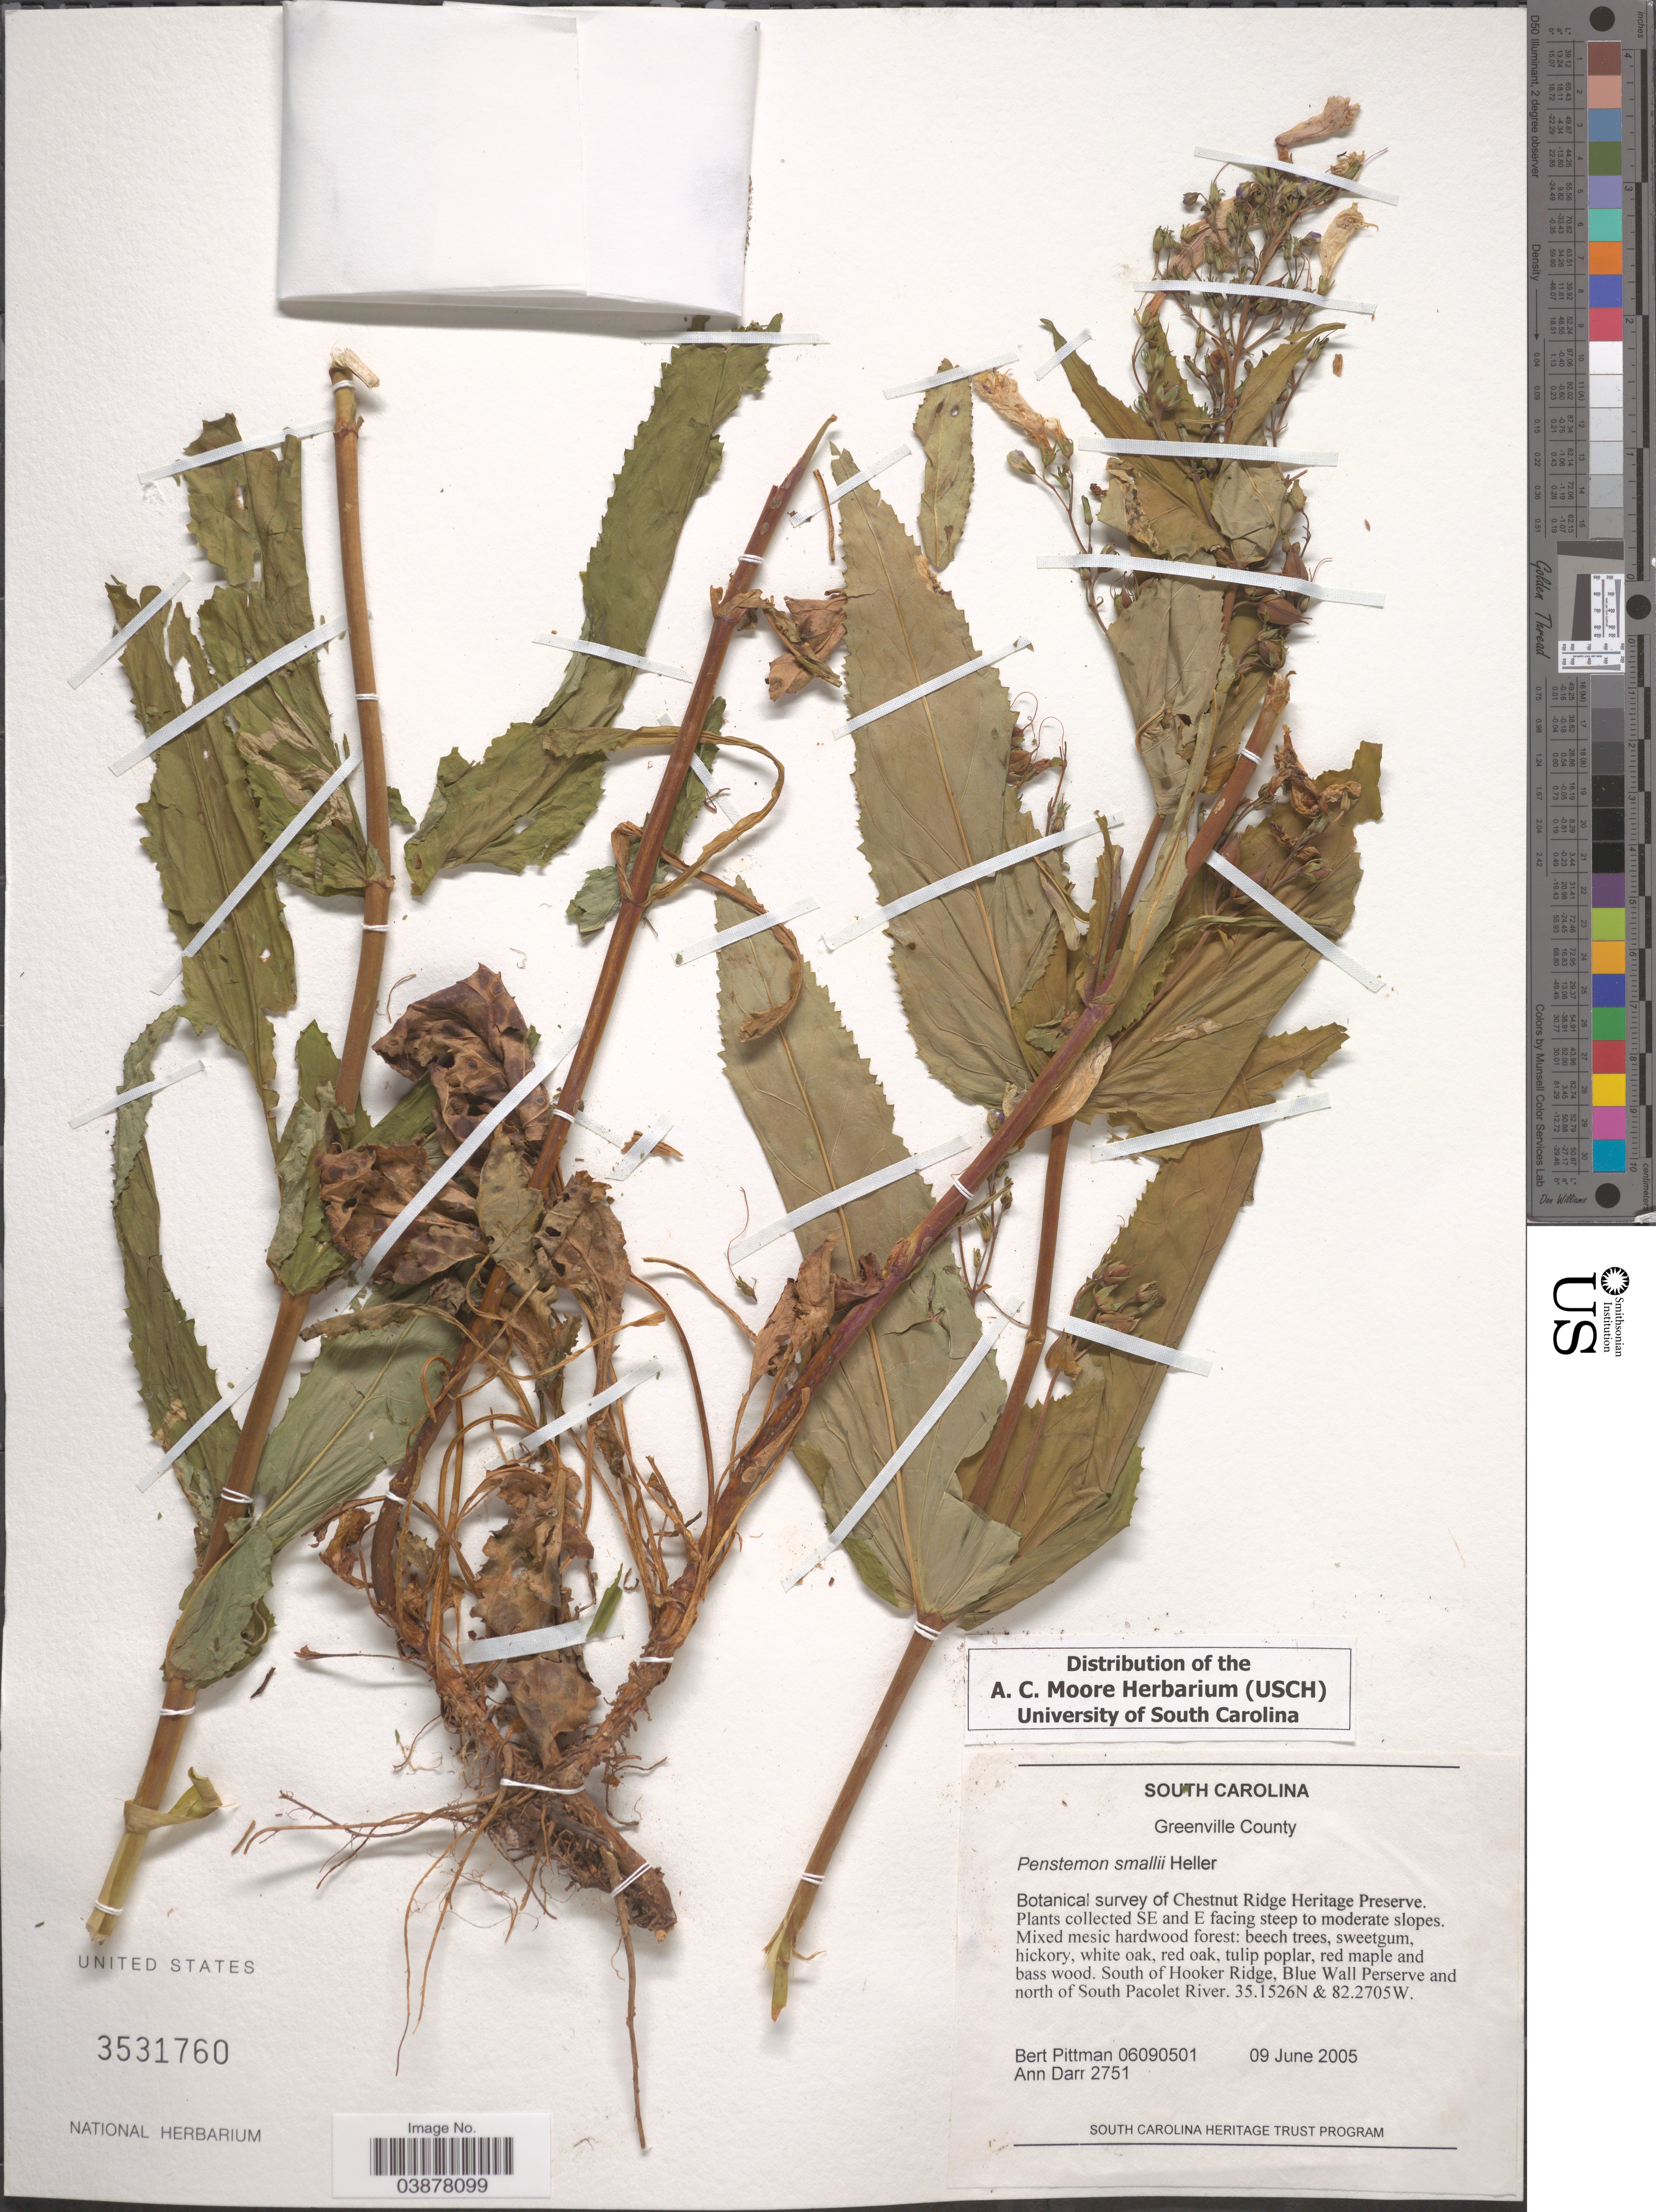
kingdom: Plantae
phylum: Tracheophyta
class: Magnoliopsida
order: Lamiales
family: Plantaginaceae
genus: Penstemon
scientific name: Penstemon smallii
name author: A. Heller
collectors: B. Pittman & A. Darr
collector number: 06090501/2751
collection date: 2005-06-09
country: United States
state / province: South Carolina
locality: Greenville County. Botanical survey of Chestnut Ridge Heritage Preserve. [unsure placement] SE and E facing steep to moderate slopes. South of Hooker Ridge, Blue Wall Perserve and north of South Pacolet River.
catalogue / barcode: US 3531760